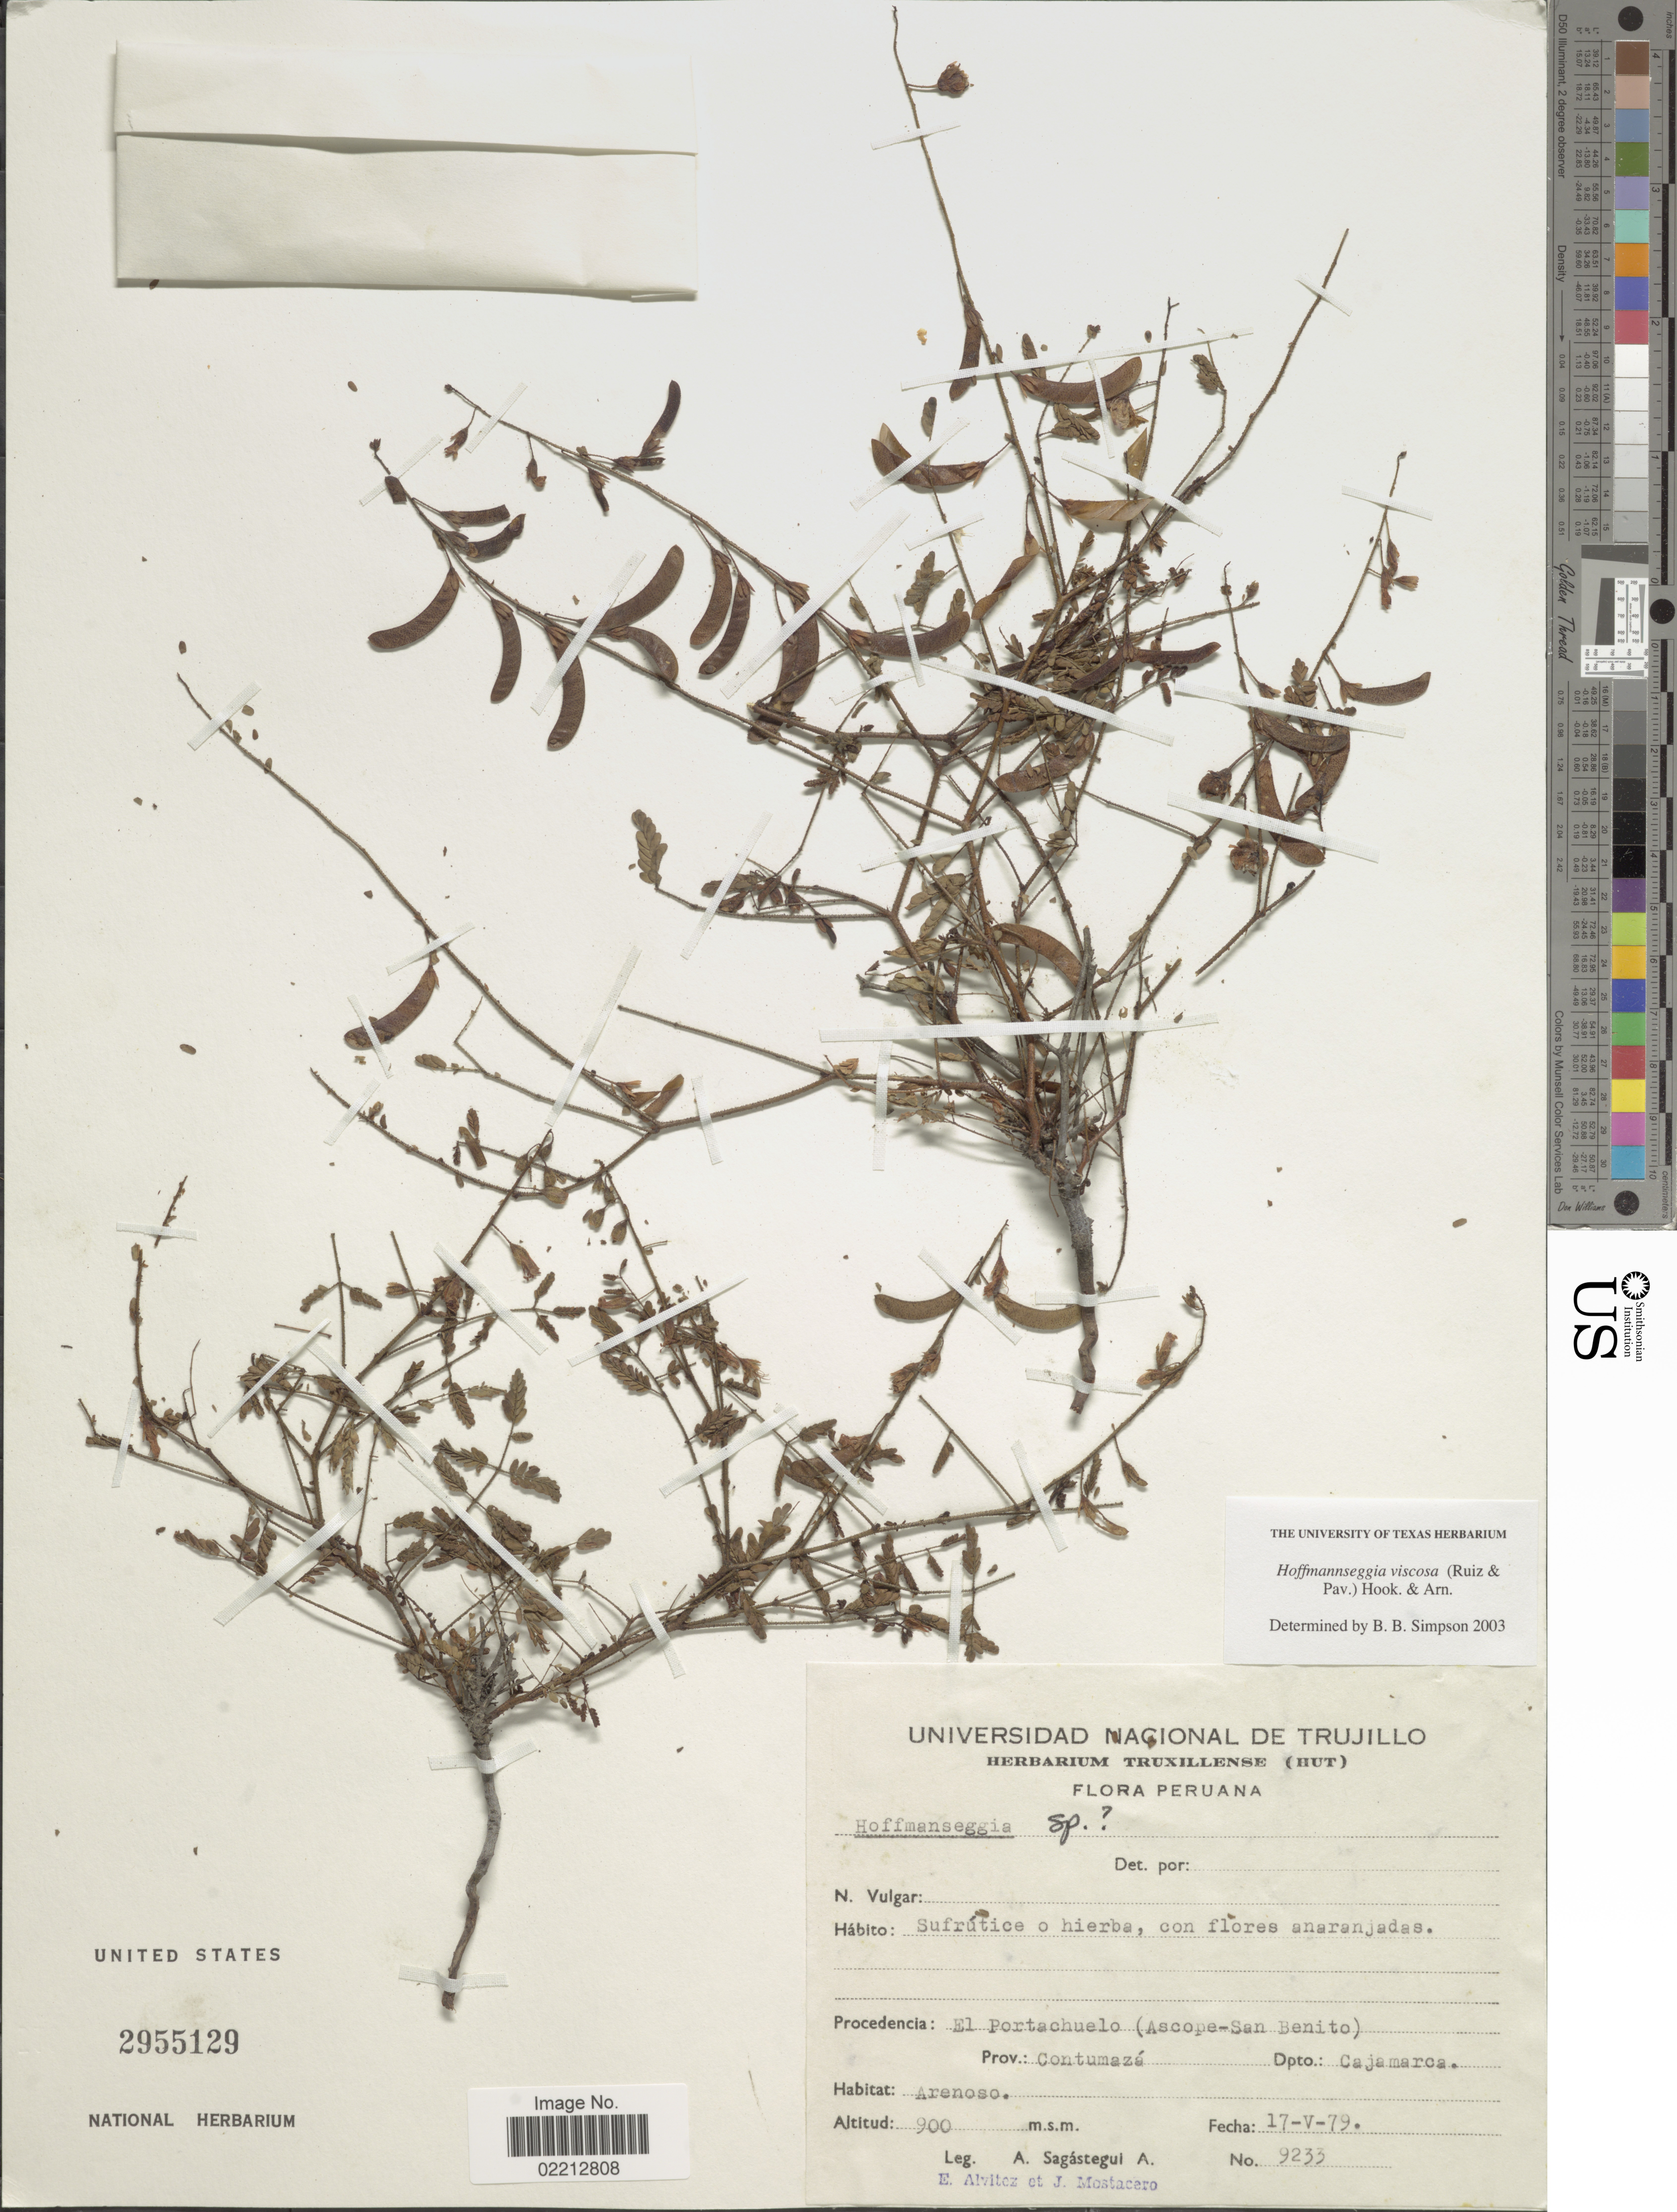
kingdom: Plantae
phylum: Tracheophyta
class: Magnoliopsida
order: Fabales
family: Fabaceae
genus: Hoffmannseggia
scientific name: Hoffmannseggia viscosa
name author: Hook. & Arn.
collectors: A. Sagástegui A., E. Alvitez I. & J. Mostacero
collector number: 9233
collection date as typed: Transcribed d/m/y: 17/5/79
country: Peru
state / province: Cajamarca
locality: Procedencia: El Portachuelo (Ascope-San Benito) Prov. Contumaza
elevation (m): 900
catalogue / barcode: US 2955129